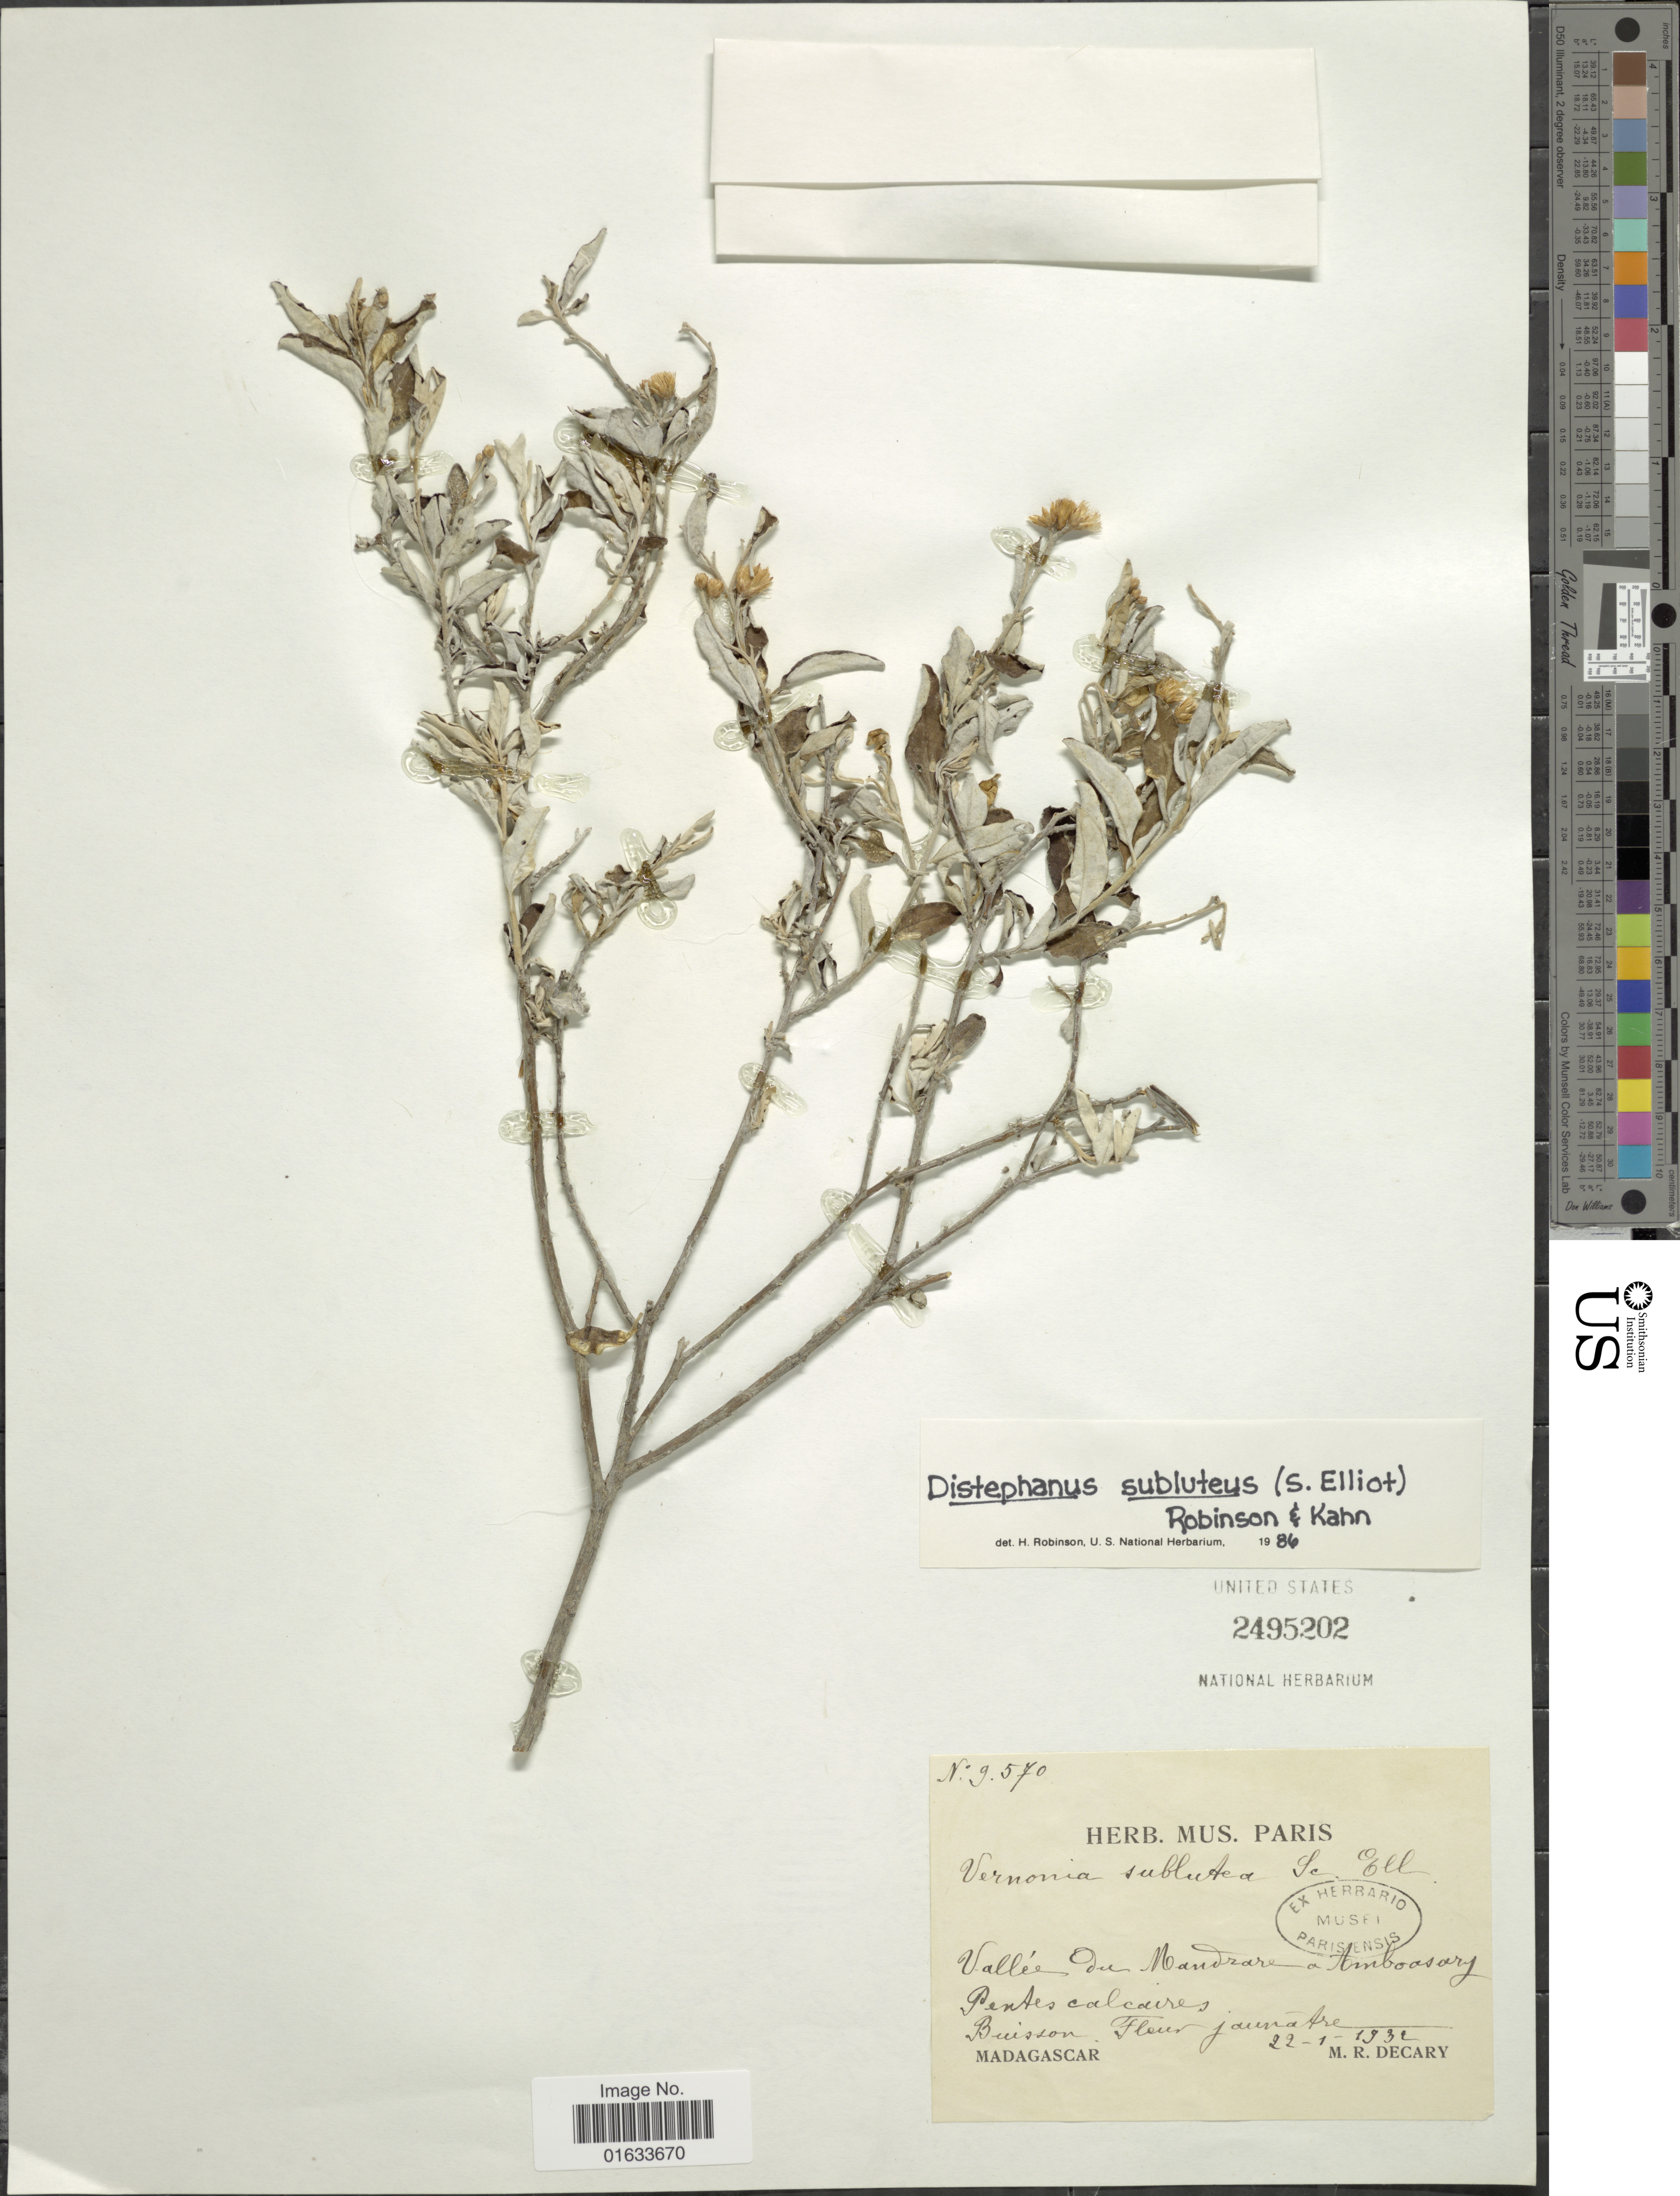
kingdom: Plantae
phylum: Tracheophyta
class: Magnoliopsida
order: Asterales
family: Asteraceae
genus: Distephanus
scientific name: Distephanus subluteus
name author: (Scott Elliot) H. Rob. & B. Kahn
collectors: R. Decary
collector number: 9570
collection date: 1932-01-22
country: Madagascar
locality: Pentes calcaires. Buisson.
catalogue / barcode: US 2495202